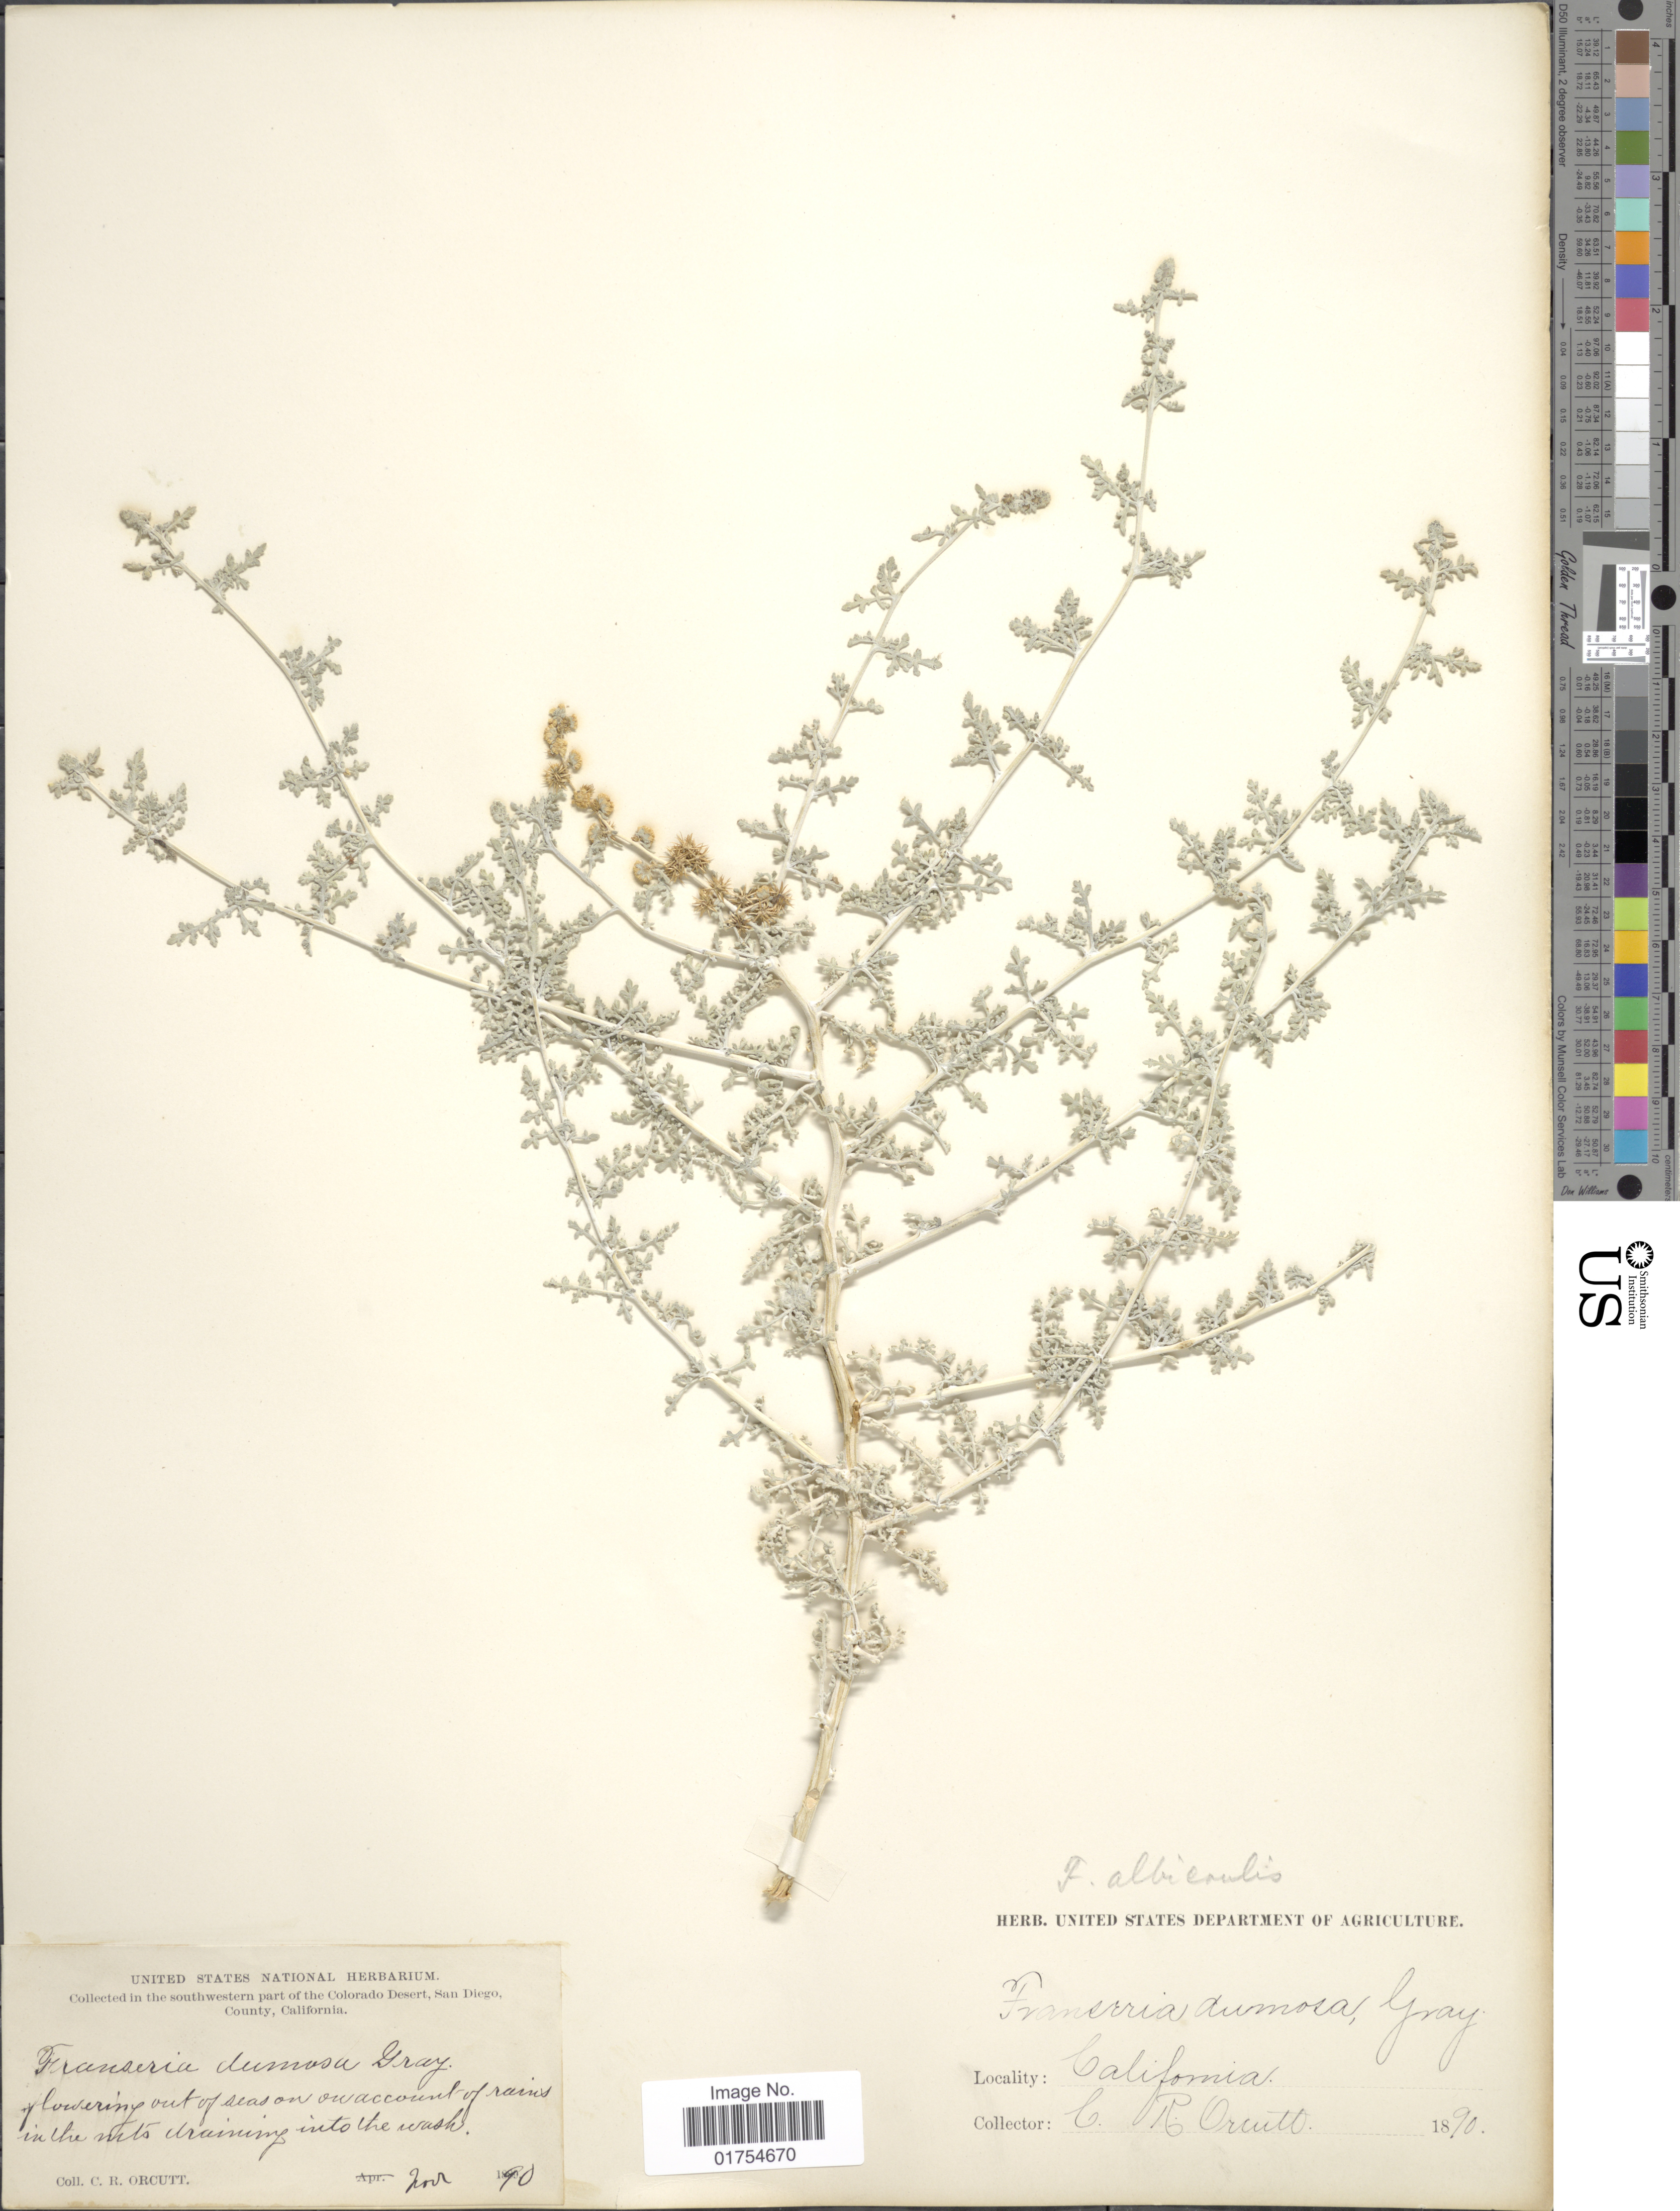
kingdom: Plantae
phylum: Tracheophyta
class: Magnoliopsida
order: Asterales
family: Asteraceae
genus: Franseria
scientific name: Franseria dumosa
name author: A. Gray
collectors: C. R. Orcutt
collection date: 1890-11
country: United States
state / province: California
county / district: San Diego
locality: Southwestern part of the Colorado Desert, San Diego, County